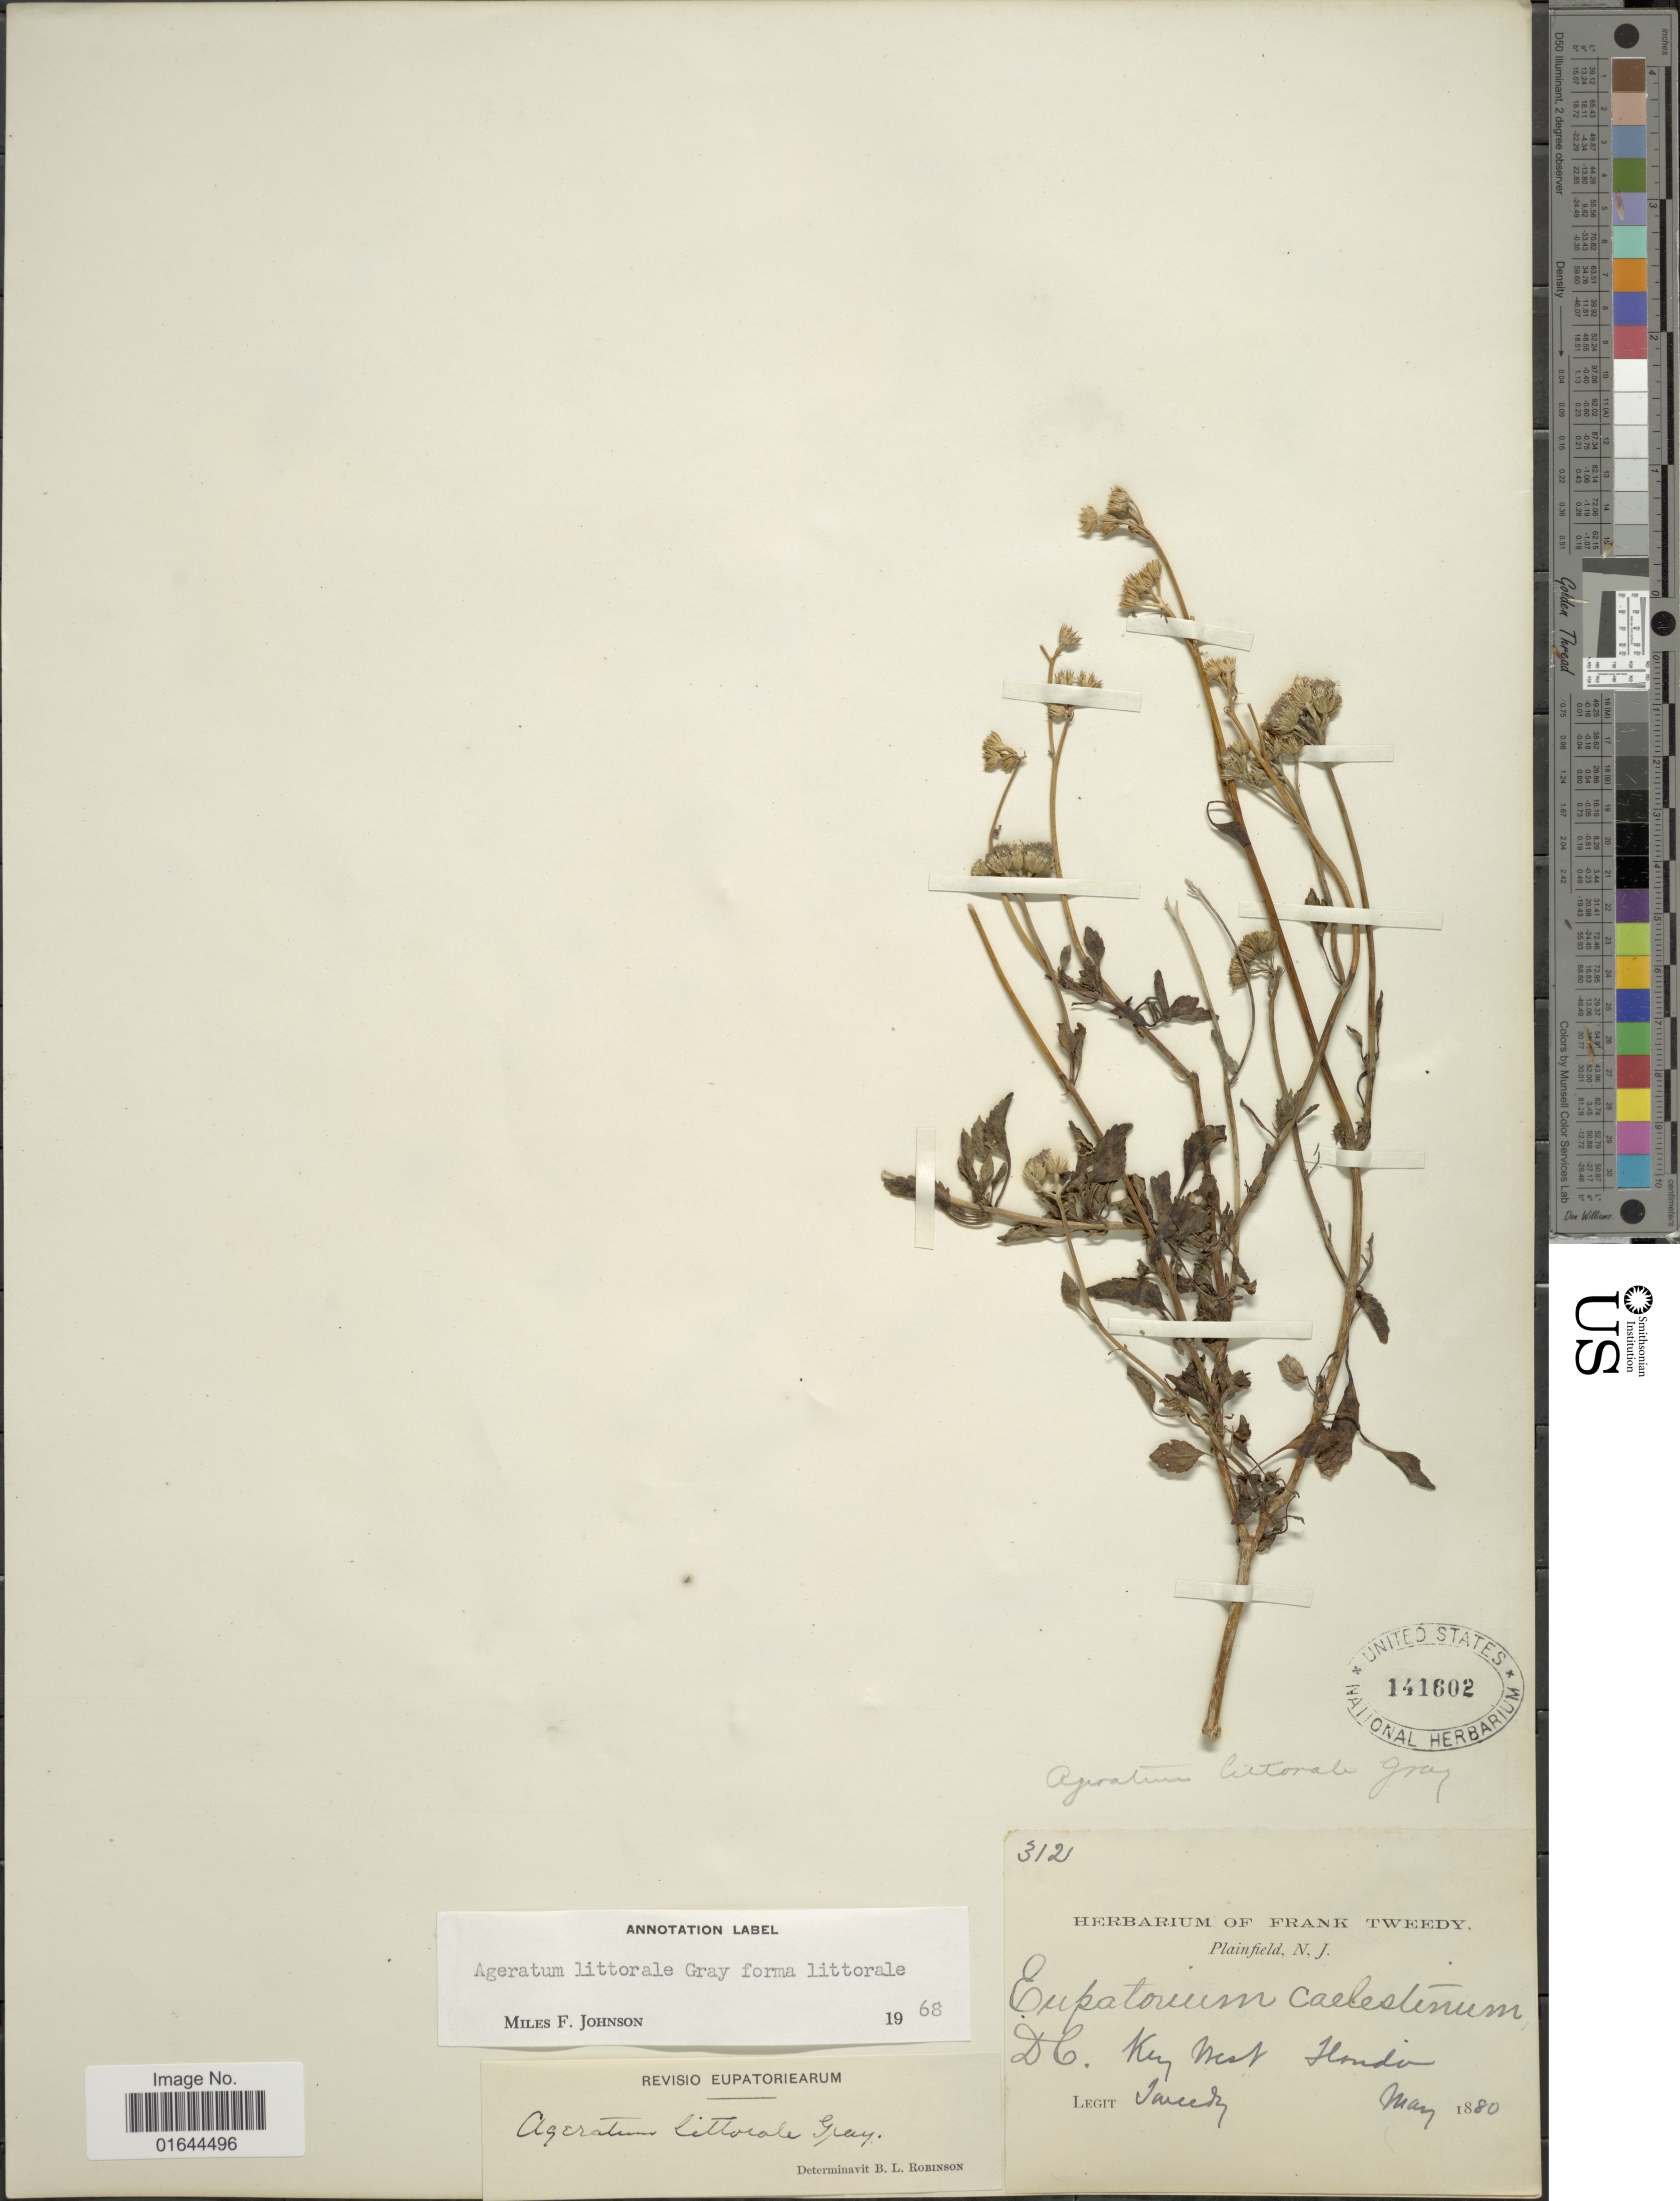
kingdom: Plantae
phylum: Tracheophyta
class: Magnoliopsida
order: Asterales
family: Asteraceae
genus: Ageratum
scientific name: Ageratum littorale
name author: A. Gray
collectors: F. Tweedy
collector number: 312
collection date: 1880-05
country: United States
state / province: Florida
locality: DC. Key West Florida.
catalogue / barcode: US 141602